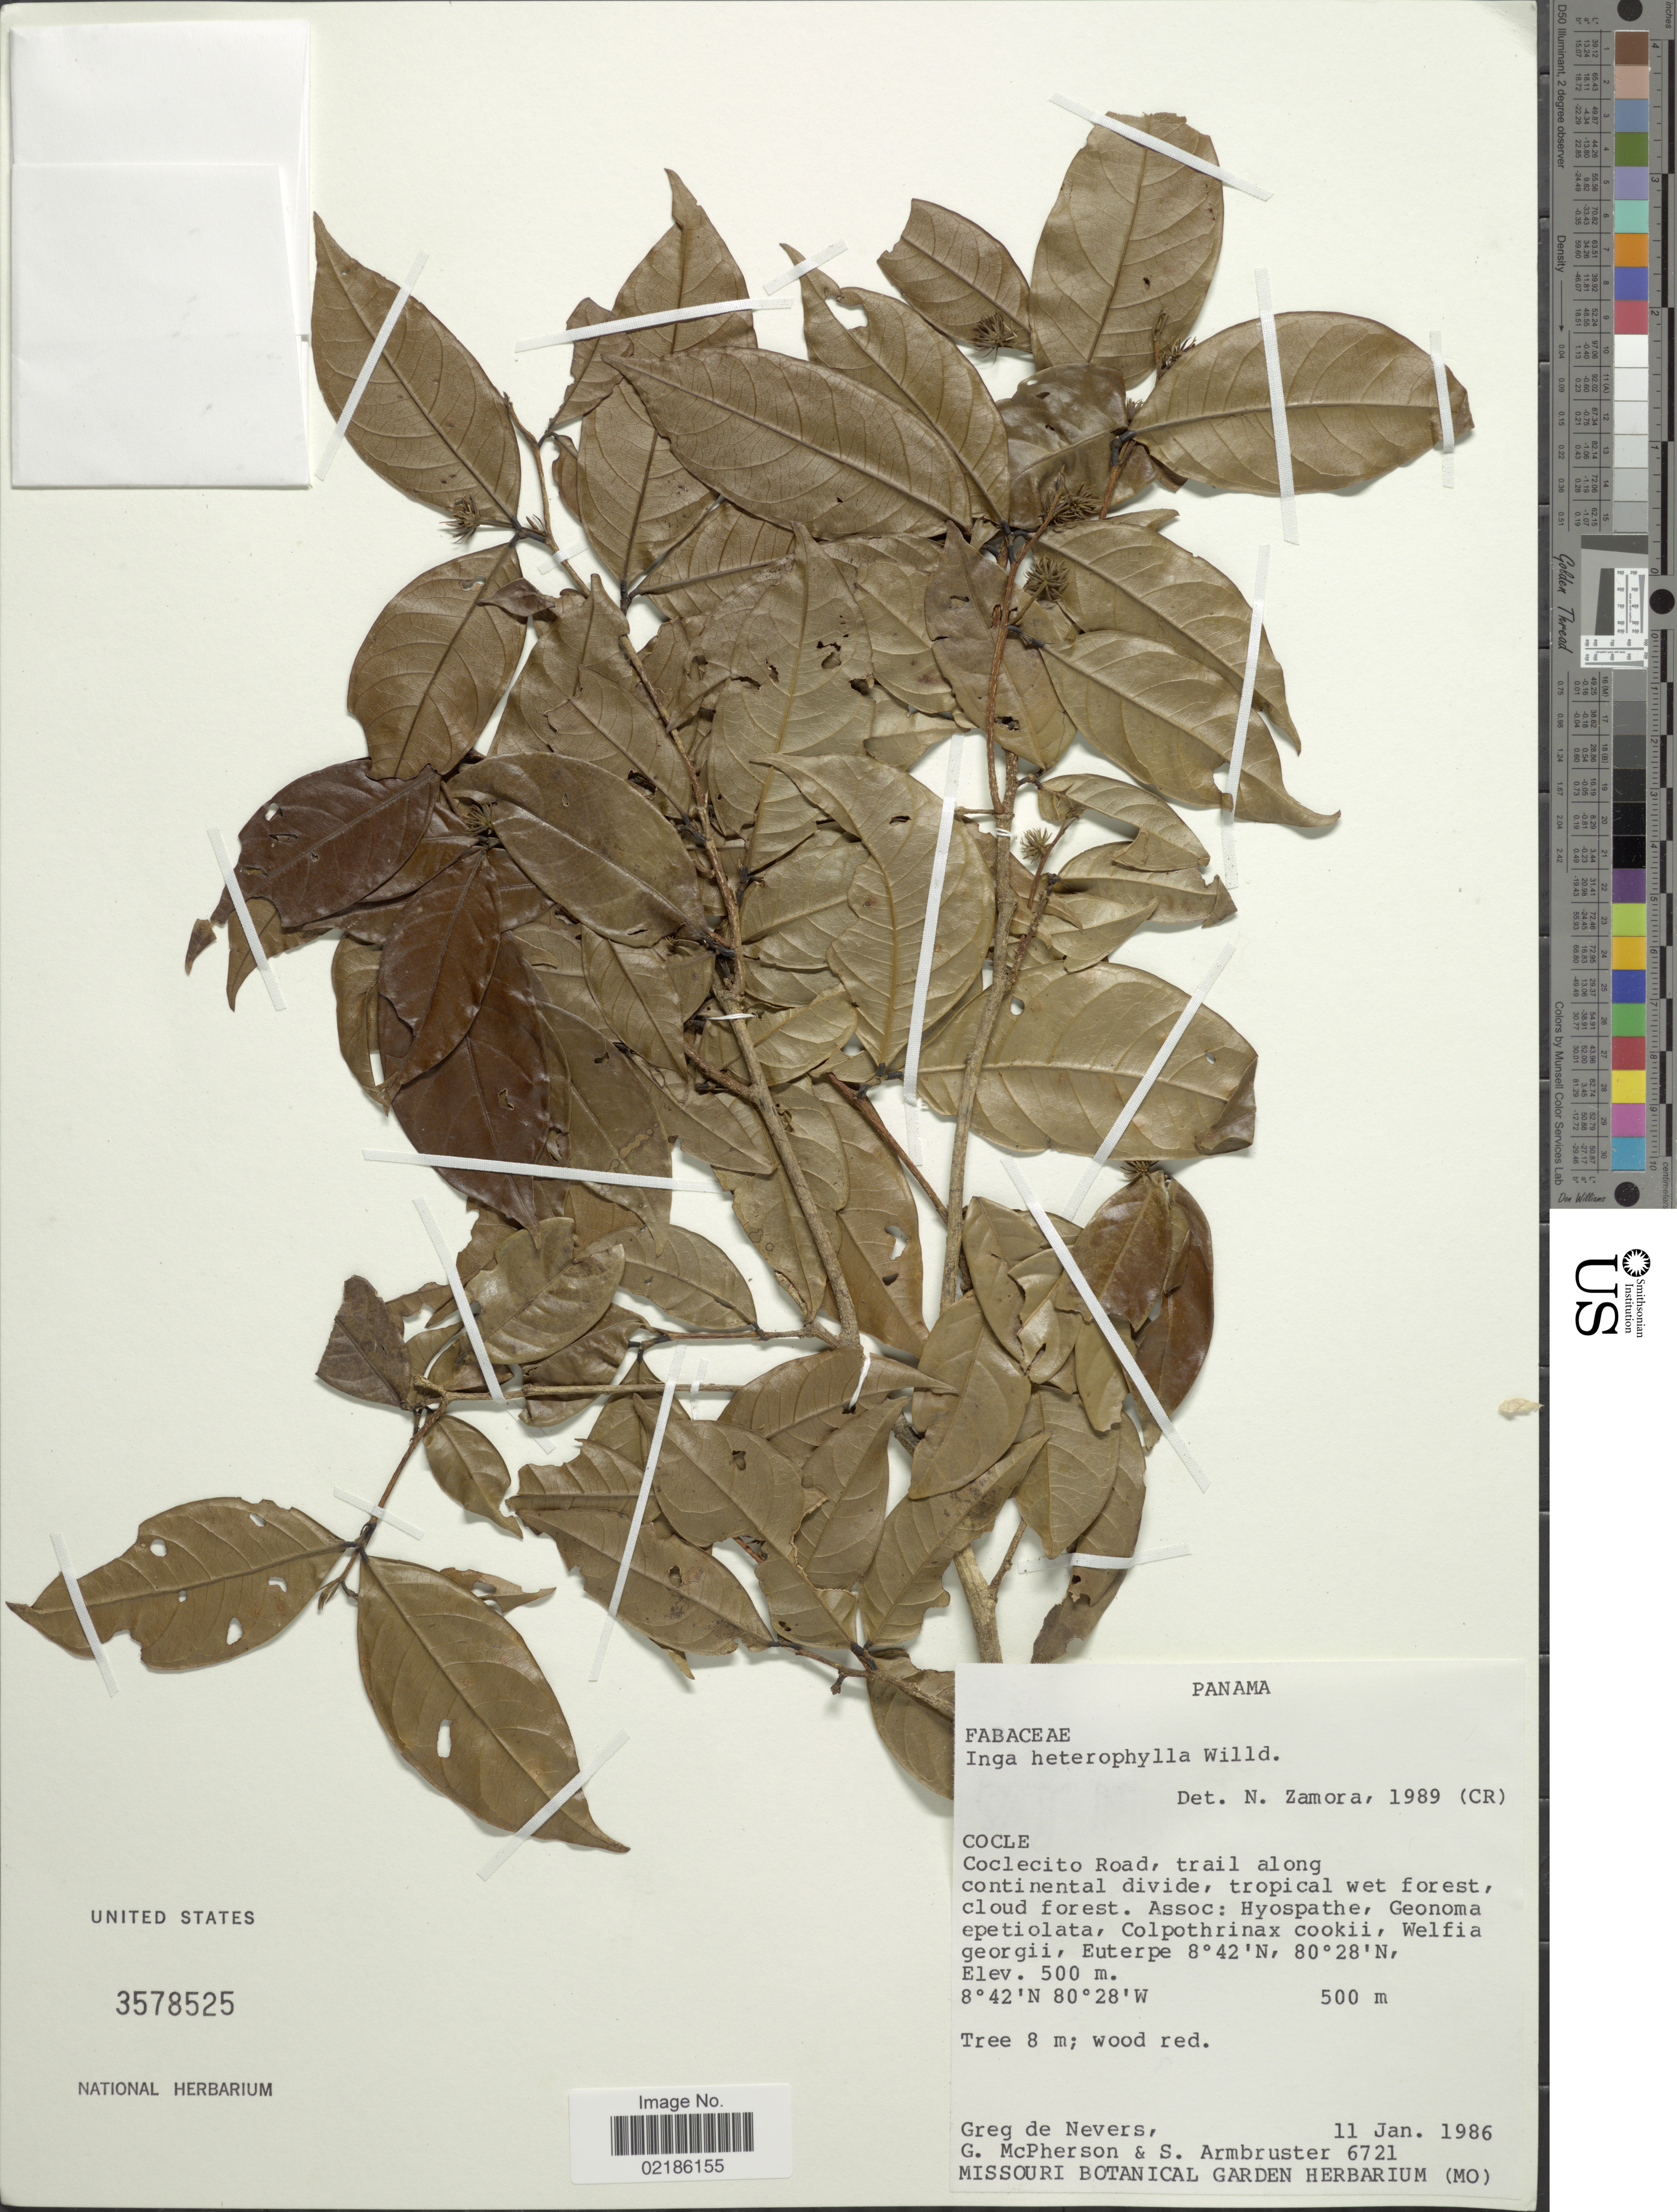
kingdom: Plantae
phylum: Tracheophyta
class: Magnoliopsida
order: Fabales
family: Fabaceae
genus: Inga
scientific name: Inga heterophylla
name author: Willd.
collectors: G. Nevers, G. McPherson & W. S. Armbruster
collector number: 6721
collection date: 1986-01-11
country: Panama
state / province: Coclé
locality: Coclecito Road, trail along continental divide, tropical wet forest, cloud forest.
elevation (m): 500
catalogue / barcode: US 3578525